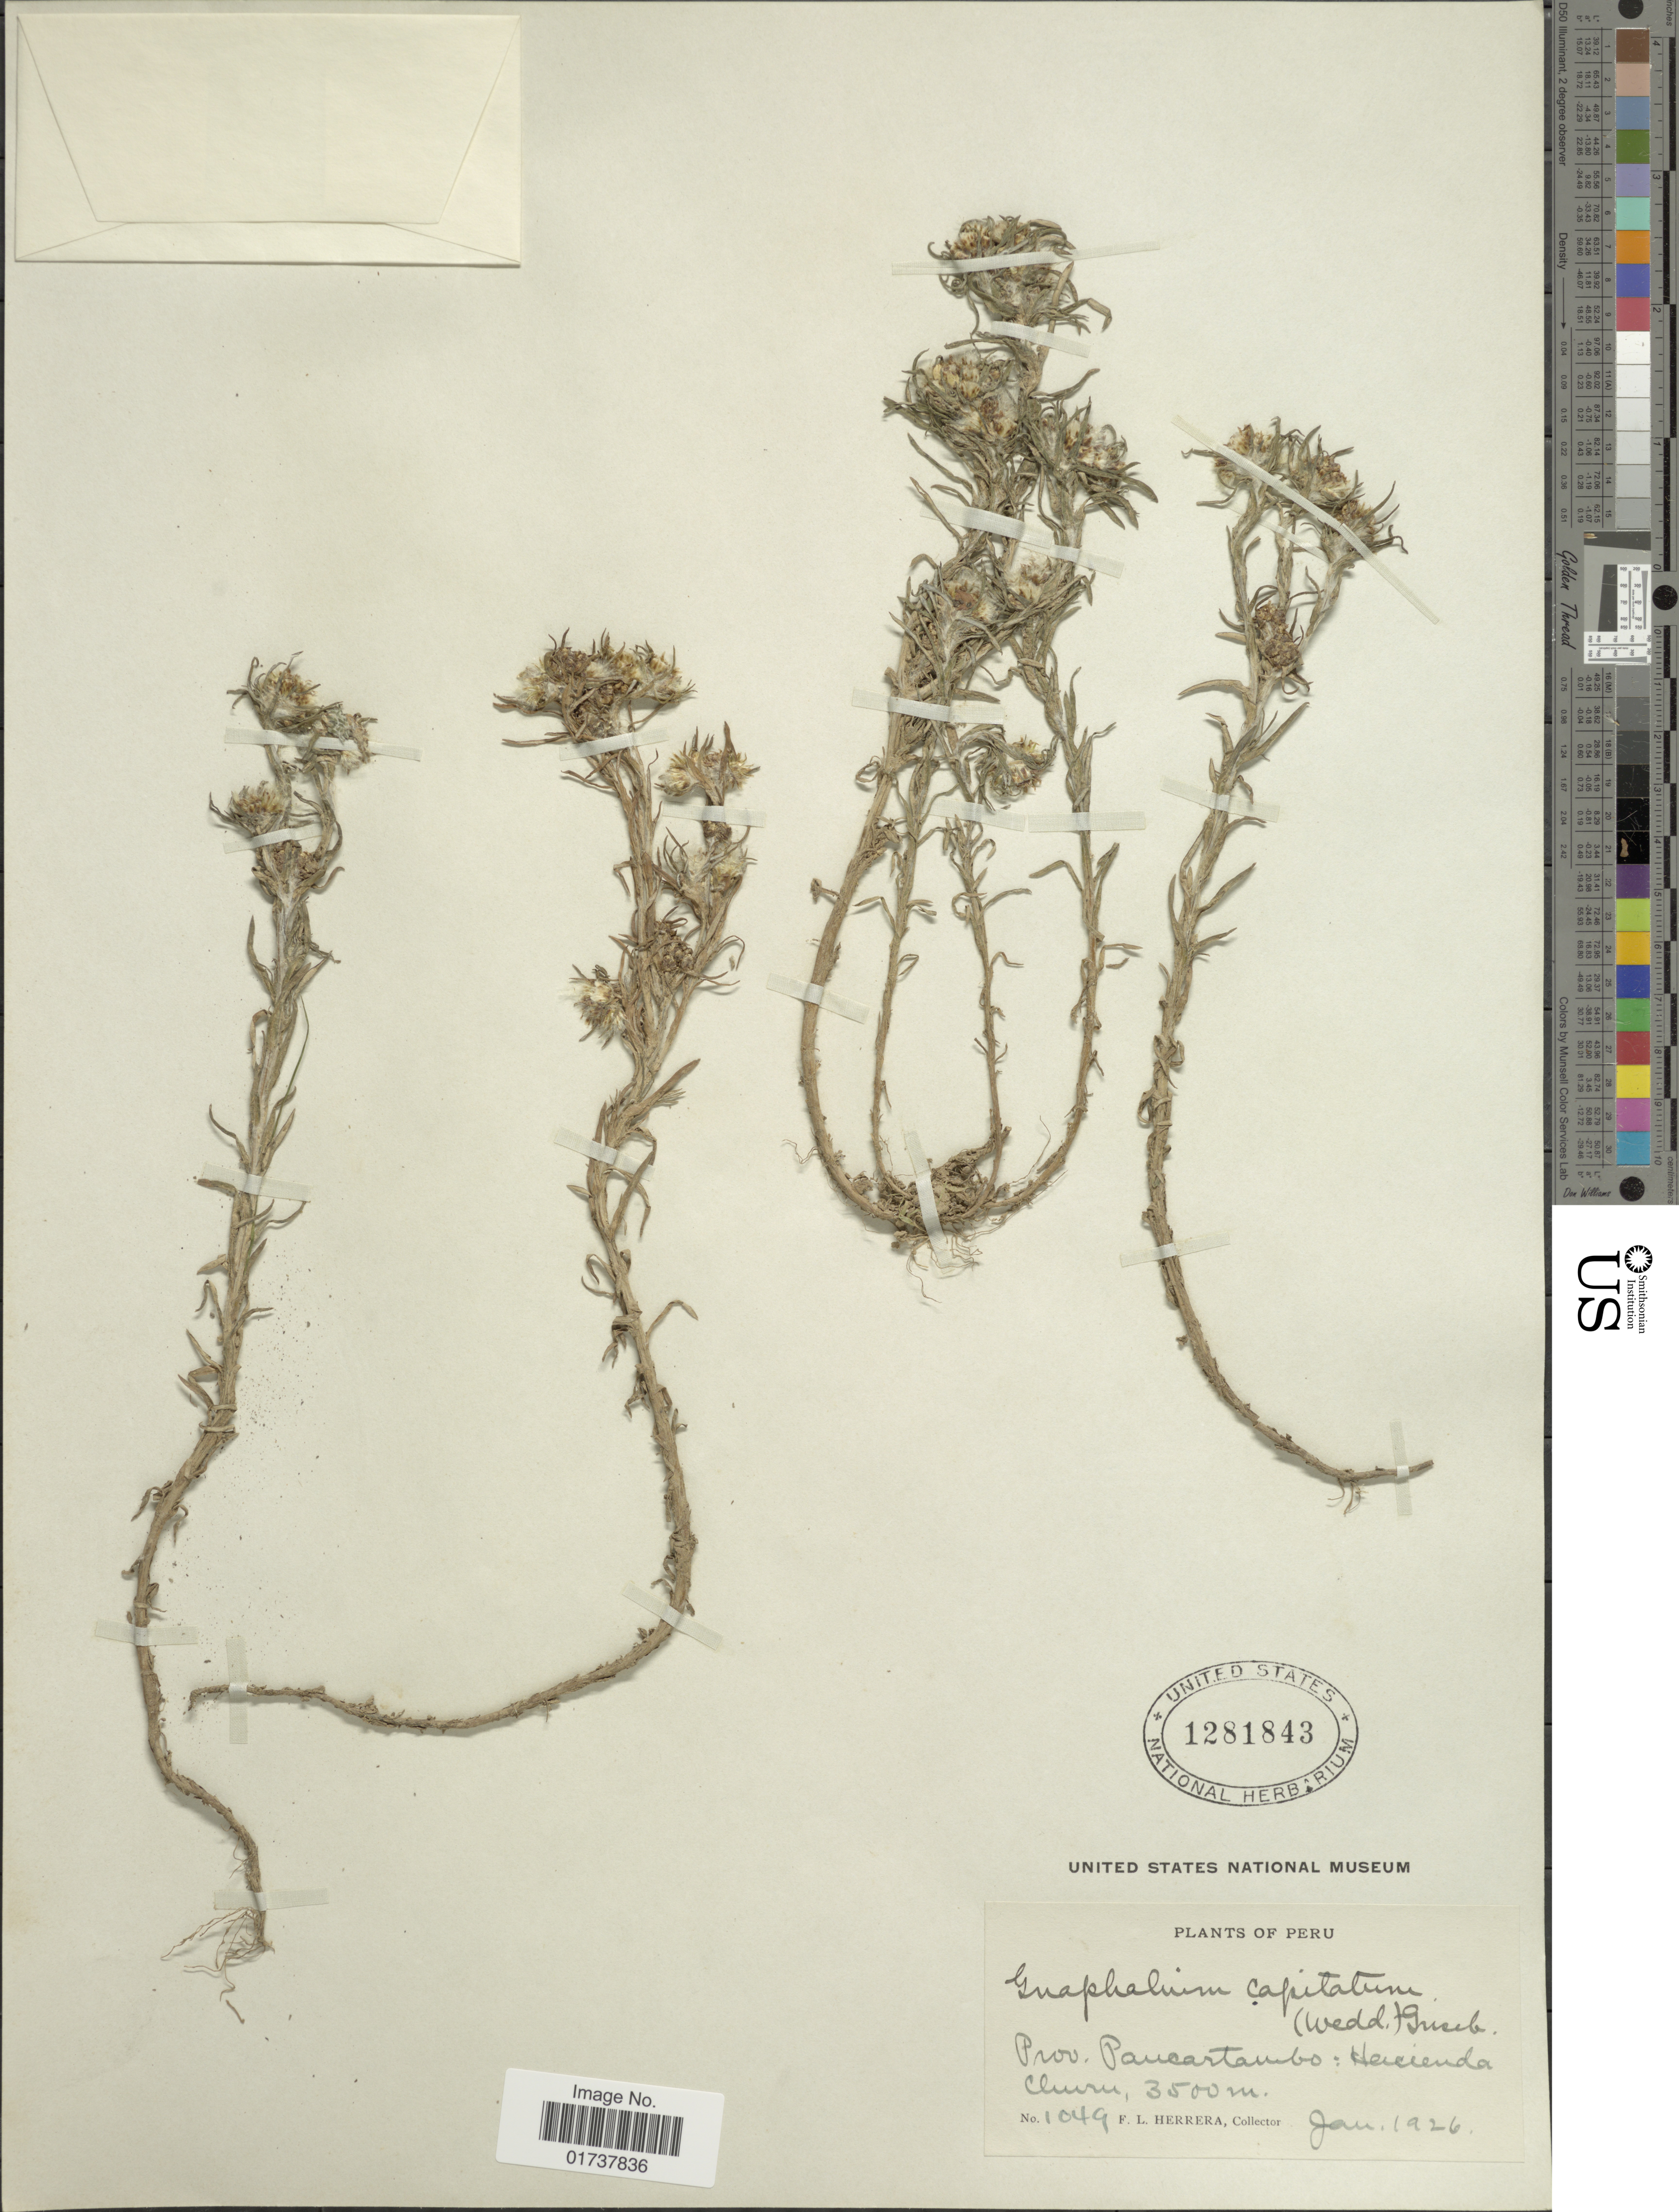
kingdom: Plantae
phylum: Tracheophyta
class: Magnoliopsida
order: Asterales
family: Asteraceae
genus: Stuckertiella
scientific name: Stuckertiella capitata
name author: (Wedd.) P. Beauv.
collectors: F. L. Herrera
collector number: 1049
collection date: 1926-01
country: Peru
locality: Prov. Paucartanbo: Hacienda Claro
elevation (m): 3500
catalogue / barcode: US 1281843